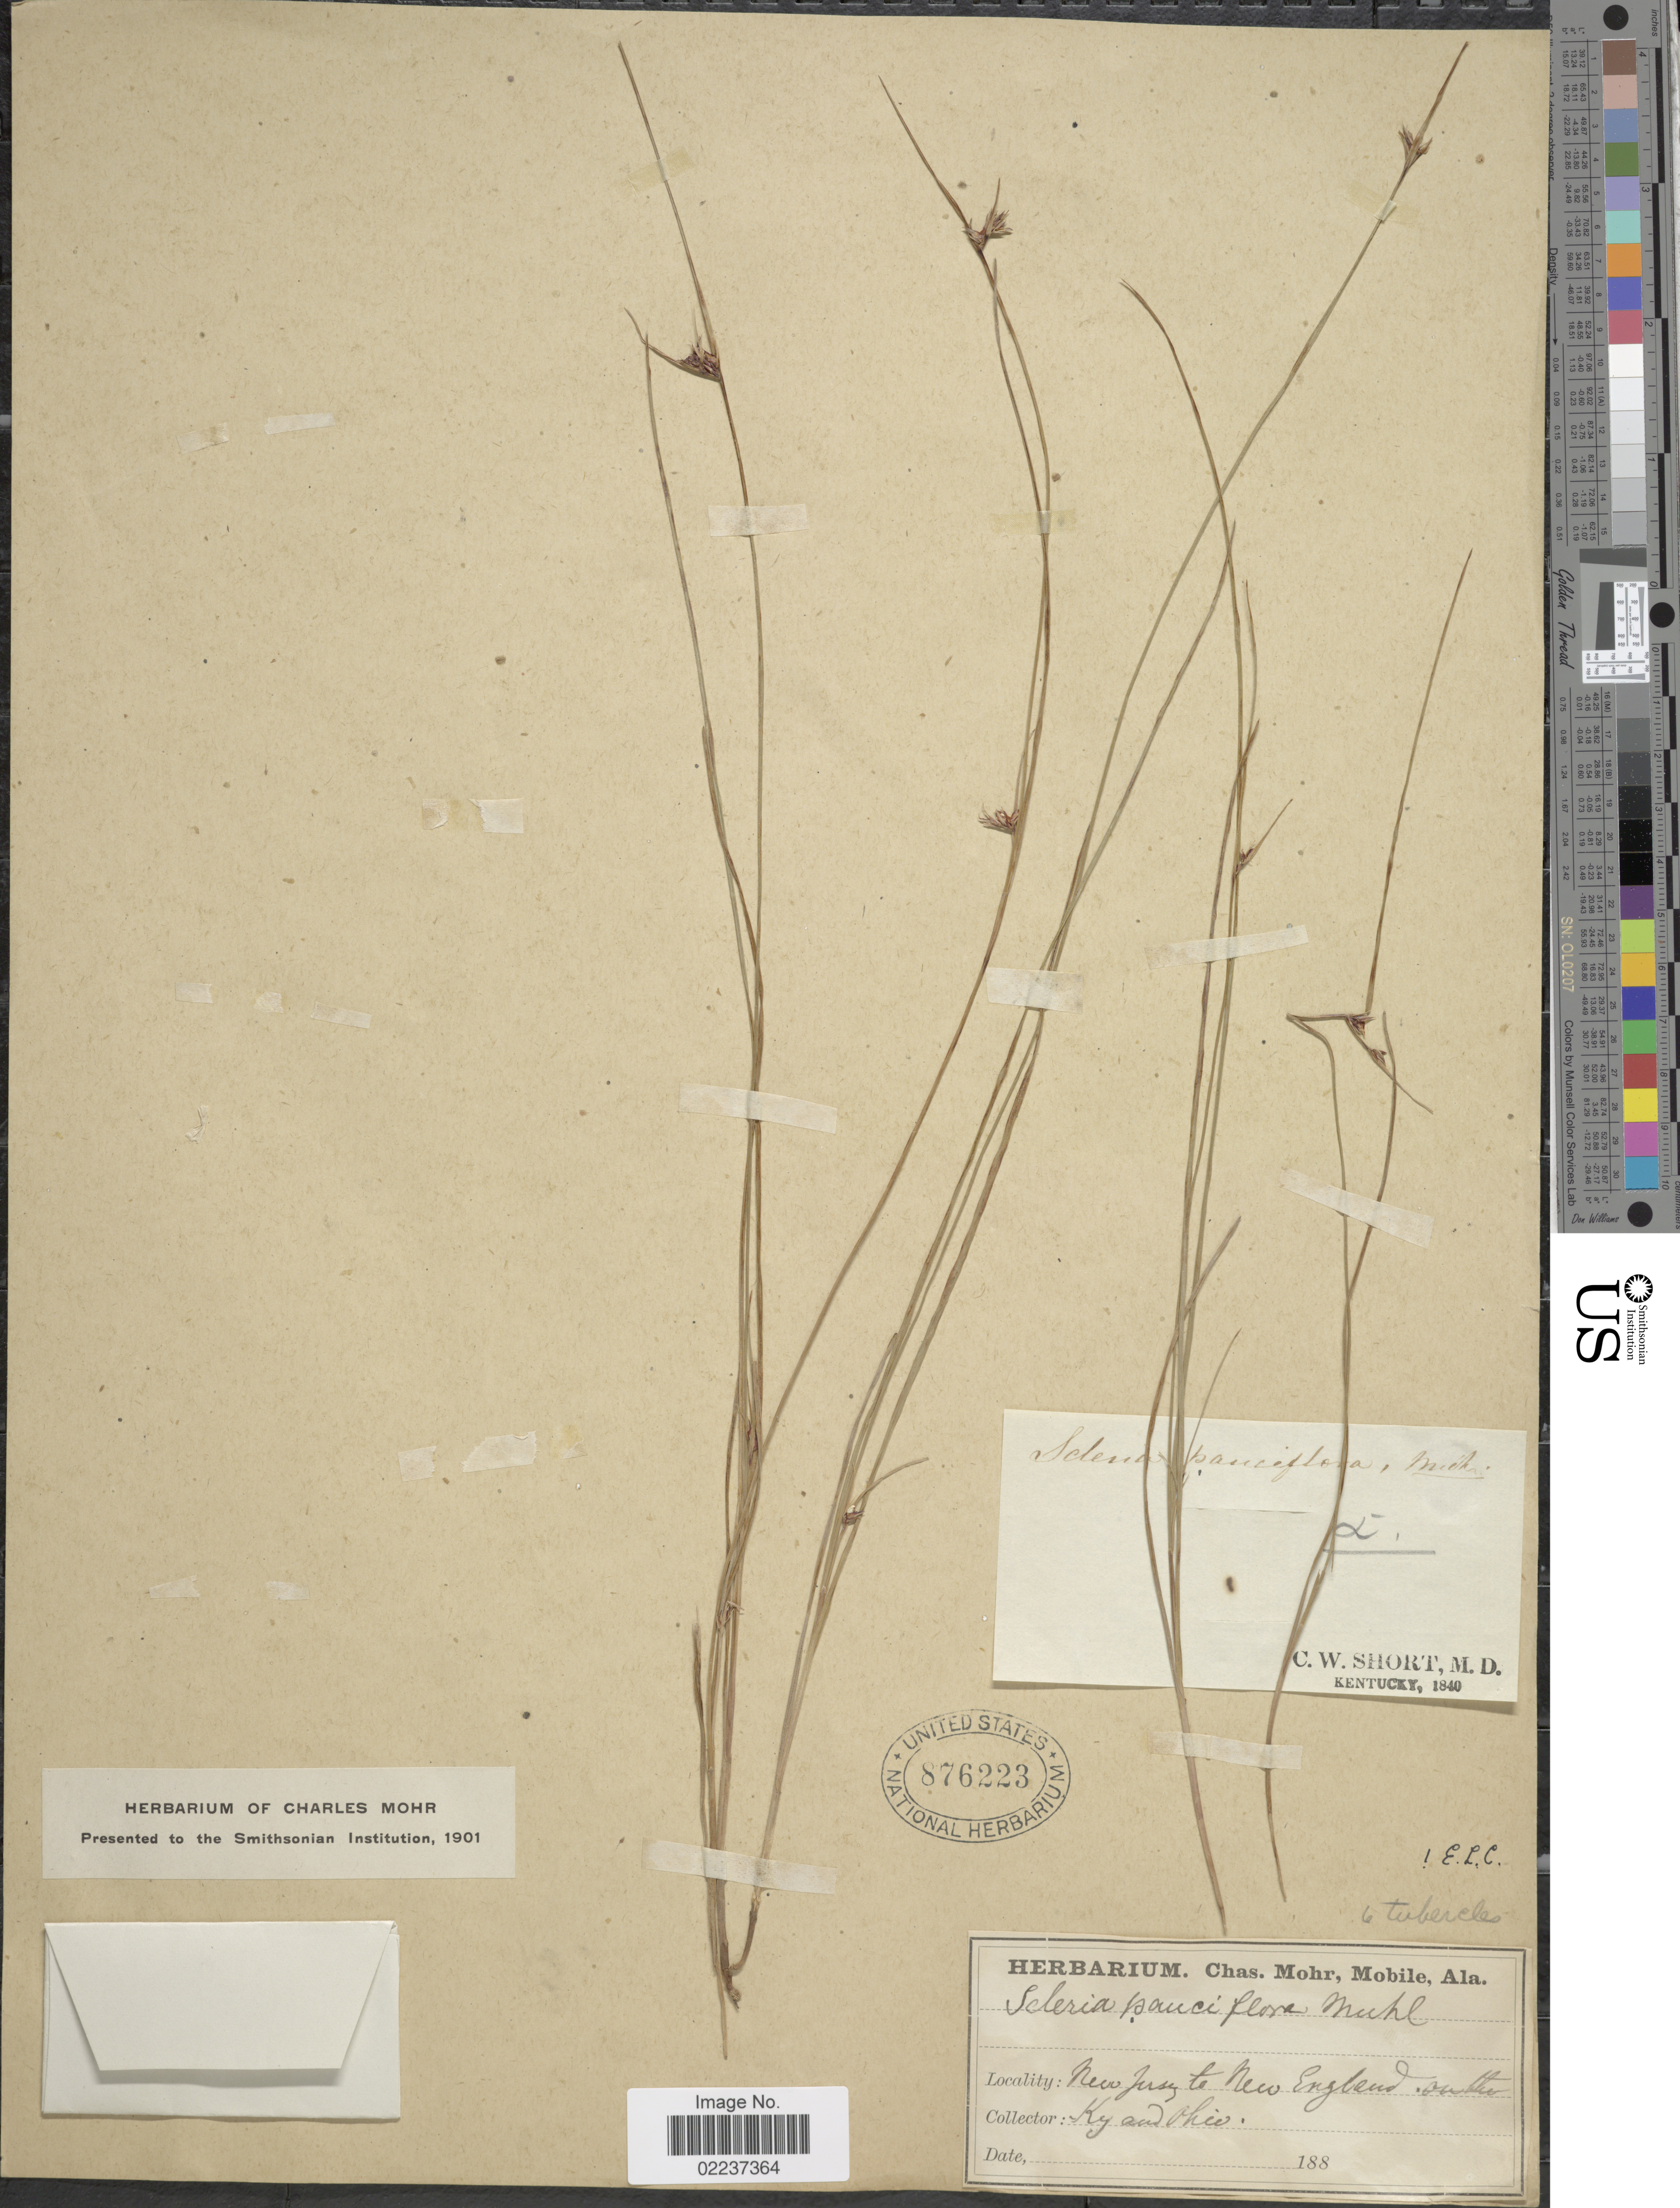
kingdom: Plantae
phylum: Tracheophyta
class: Liliopsida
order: Poales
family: Cyperaceae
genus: Scleria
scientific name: Scleria pauciflora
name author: Muhl. ex Willd.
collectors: ex herb. Charles Mohr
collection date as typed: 188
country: United States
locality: New Jersey to New England, Ky and Ohio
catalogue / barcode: US 876223